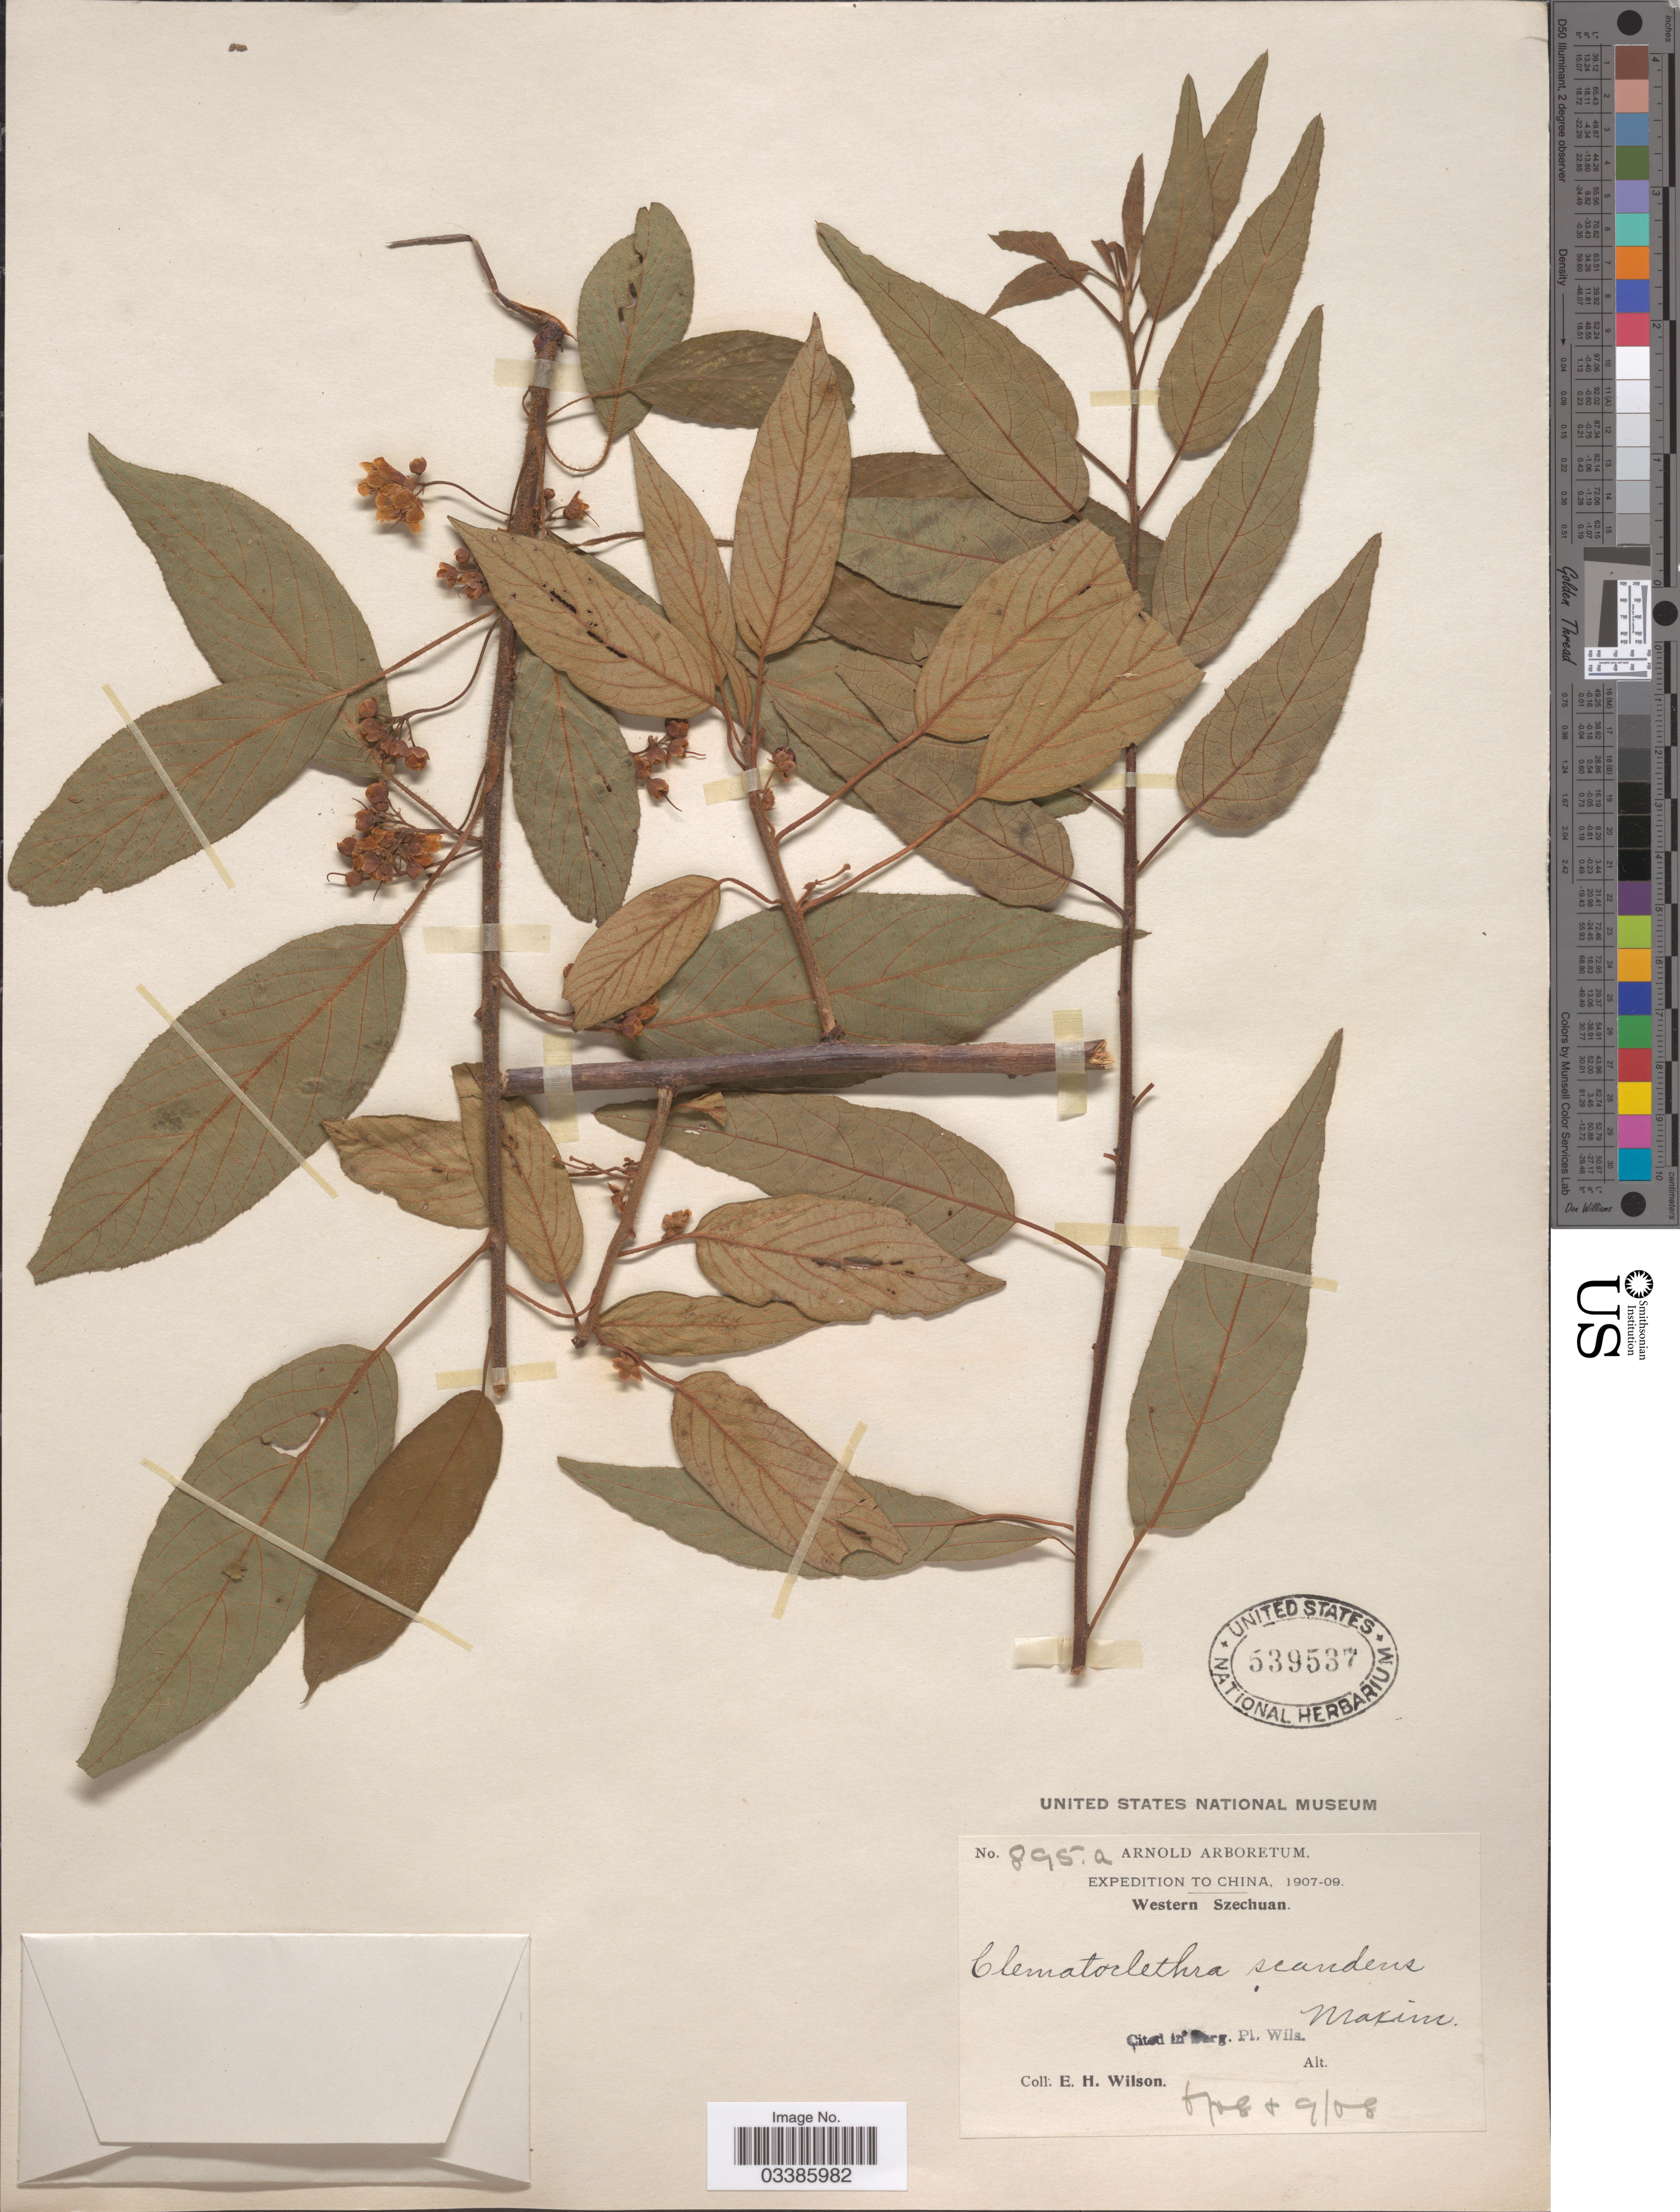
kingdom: Plantae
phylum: Tracheophyta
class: Magnoliopsida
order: Ericales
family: Actinidiaceae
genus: Clematoclethra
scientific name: Clematoclethra scandens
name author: (Franch.) Maxim.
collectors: E. Wilson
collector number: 895a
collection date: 1908-06/1908-09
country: China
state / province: Sichuan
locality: Western Szechuan.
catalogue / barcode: US 539537